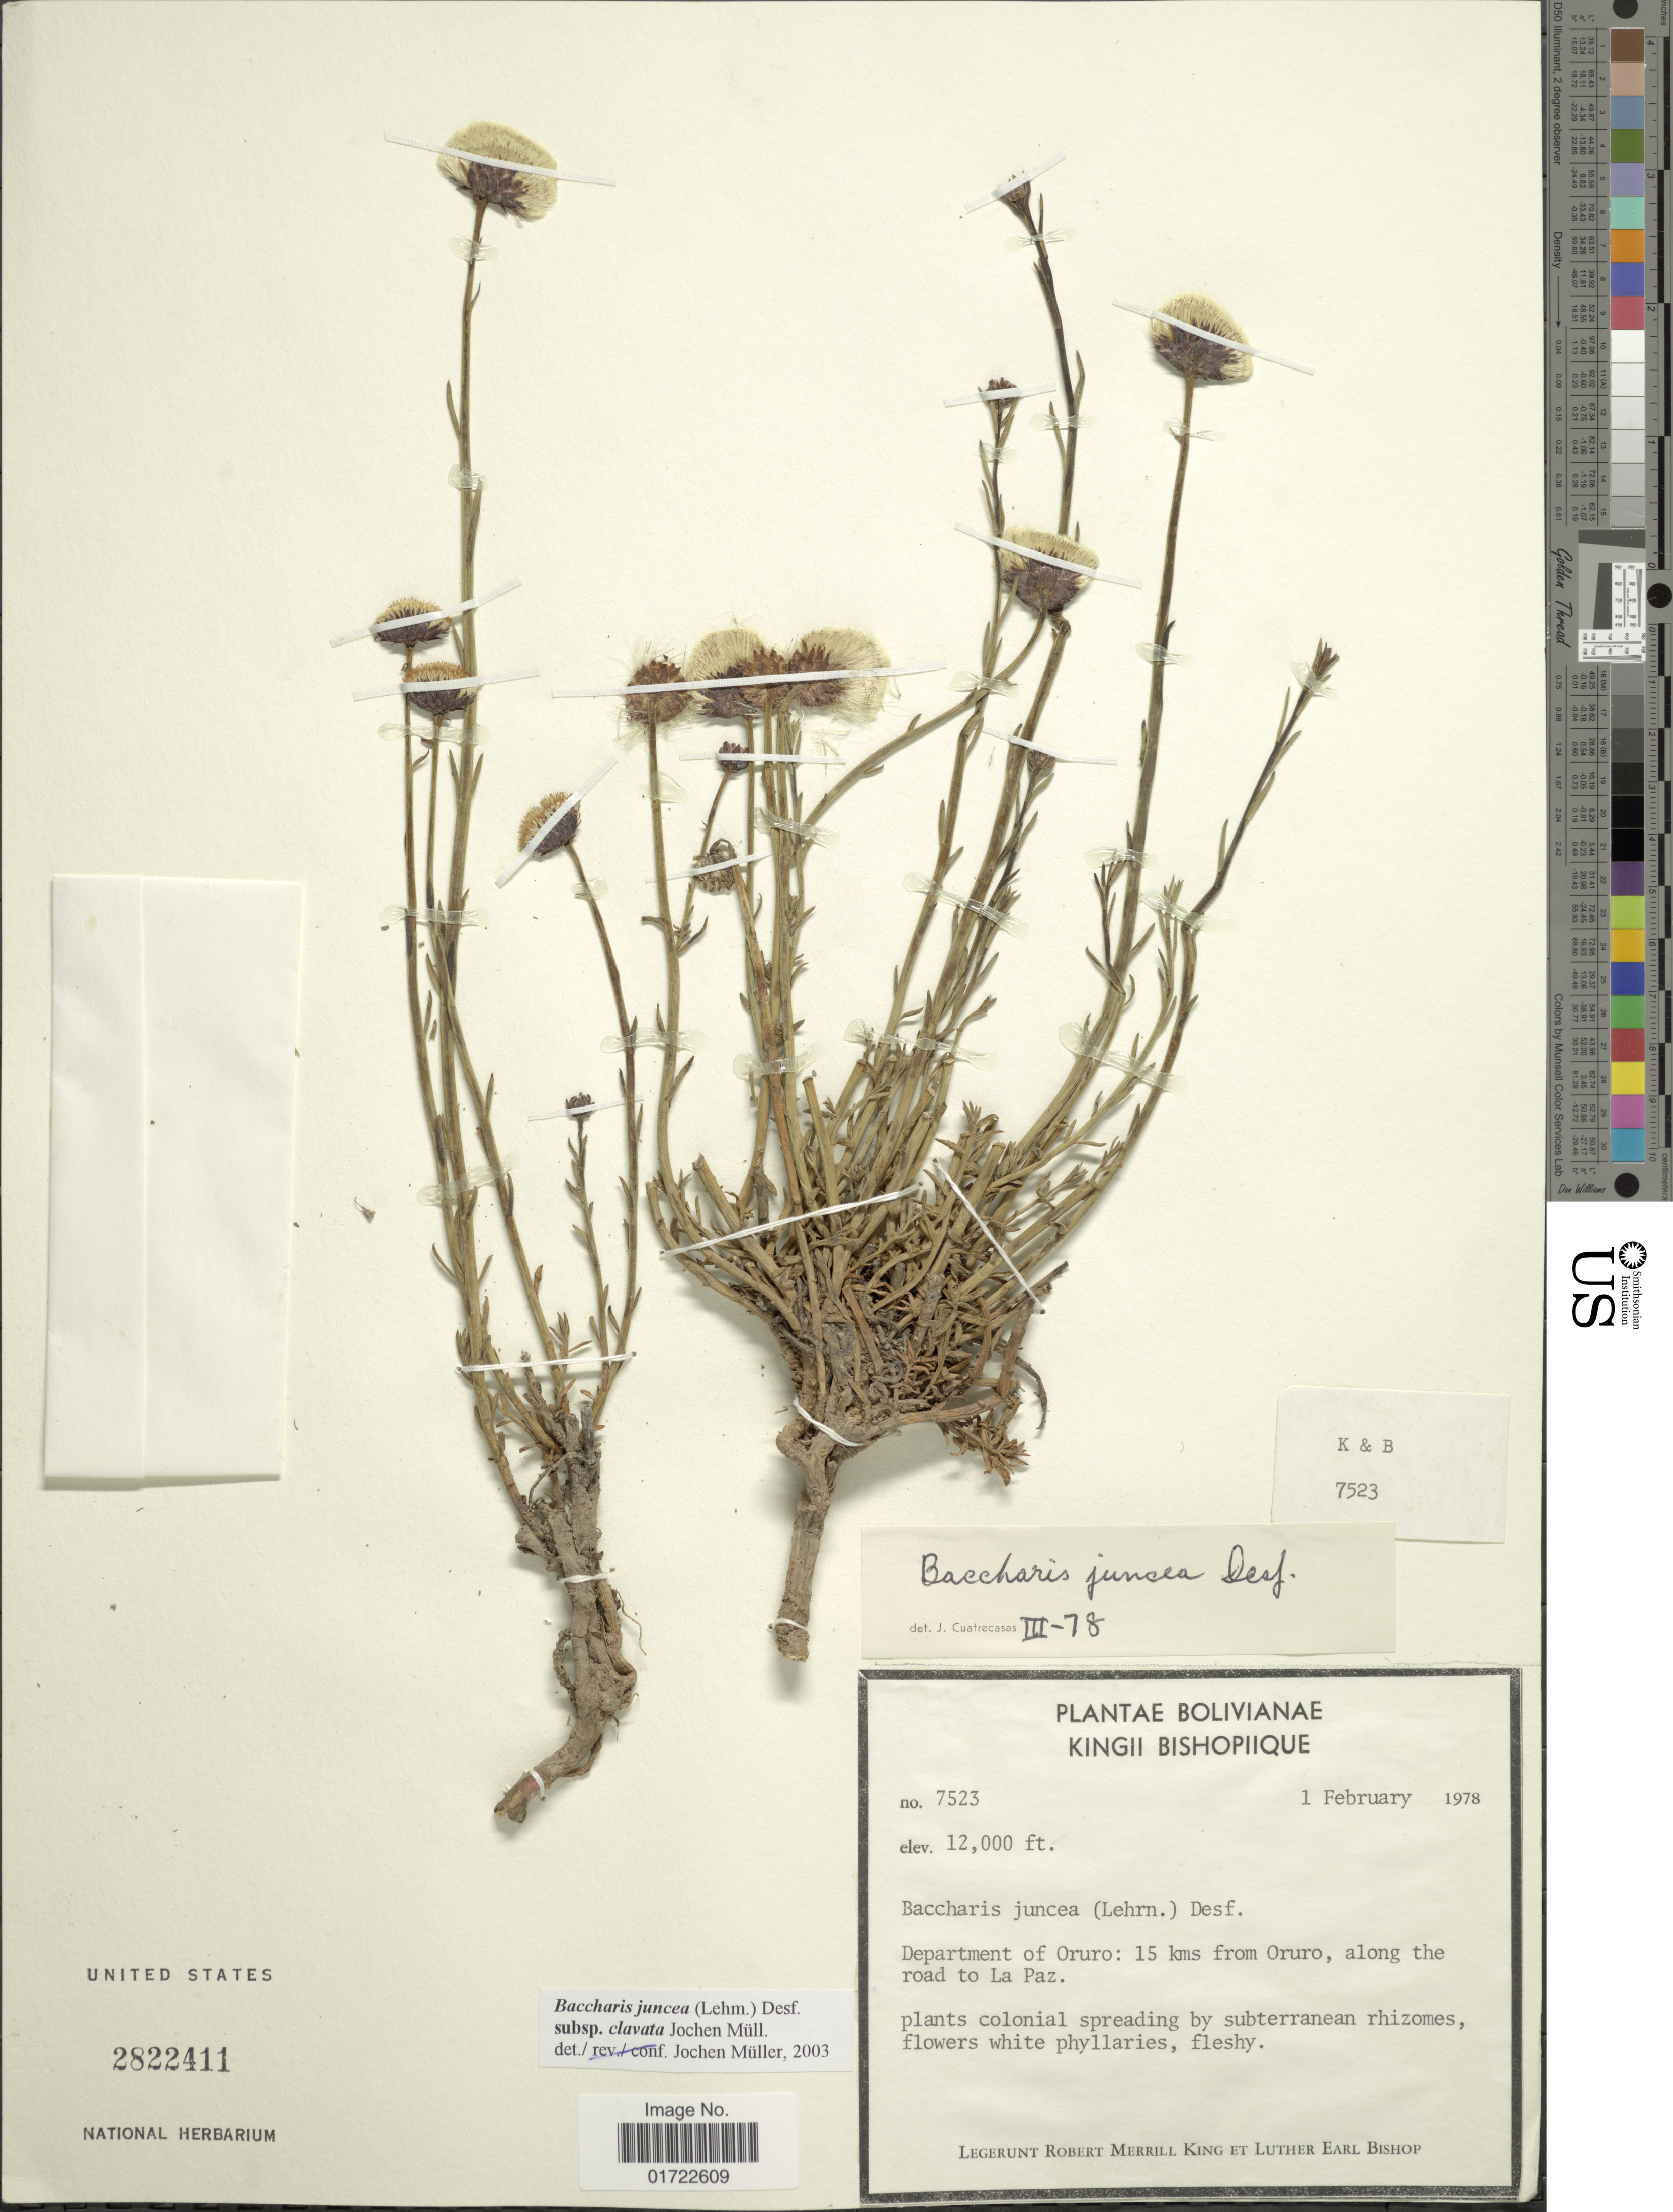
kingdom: Plantae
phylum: Tracheophyta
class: Magnoliopsida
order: Asterales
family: Asteraceae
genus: Baccharis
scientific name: Baccharis latifolia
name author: (Ruiz & Pav.) Pers.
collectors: R. M. King & L. E. Bishop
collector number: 7523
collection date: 1978-02-01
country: Bolivia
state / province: Oruro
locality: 15 kms from Oruro, along the road to La Paz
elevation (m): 3658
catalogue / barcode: US 2822411